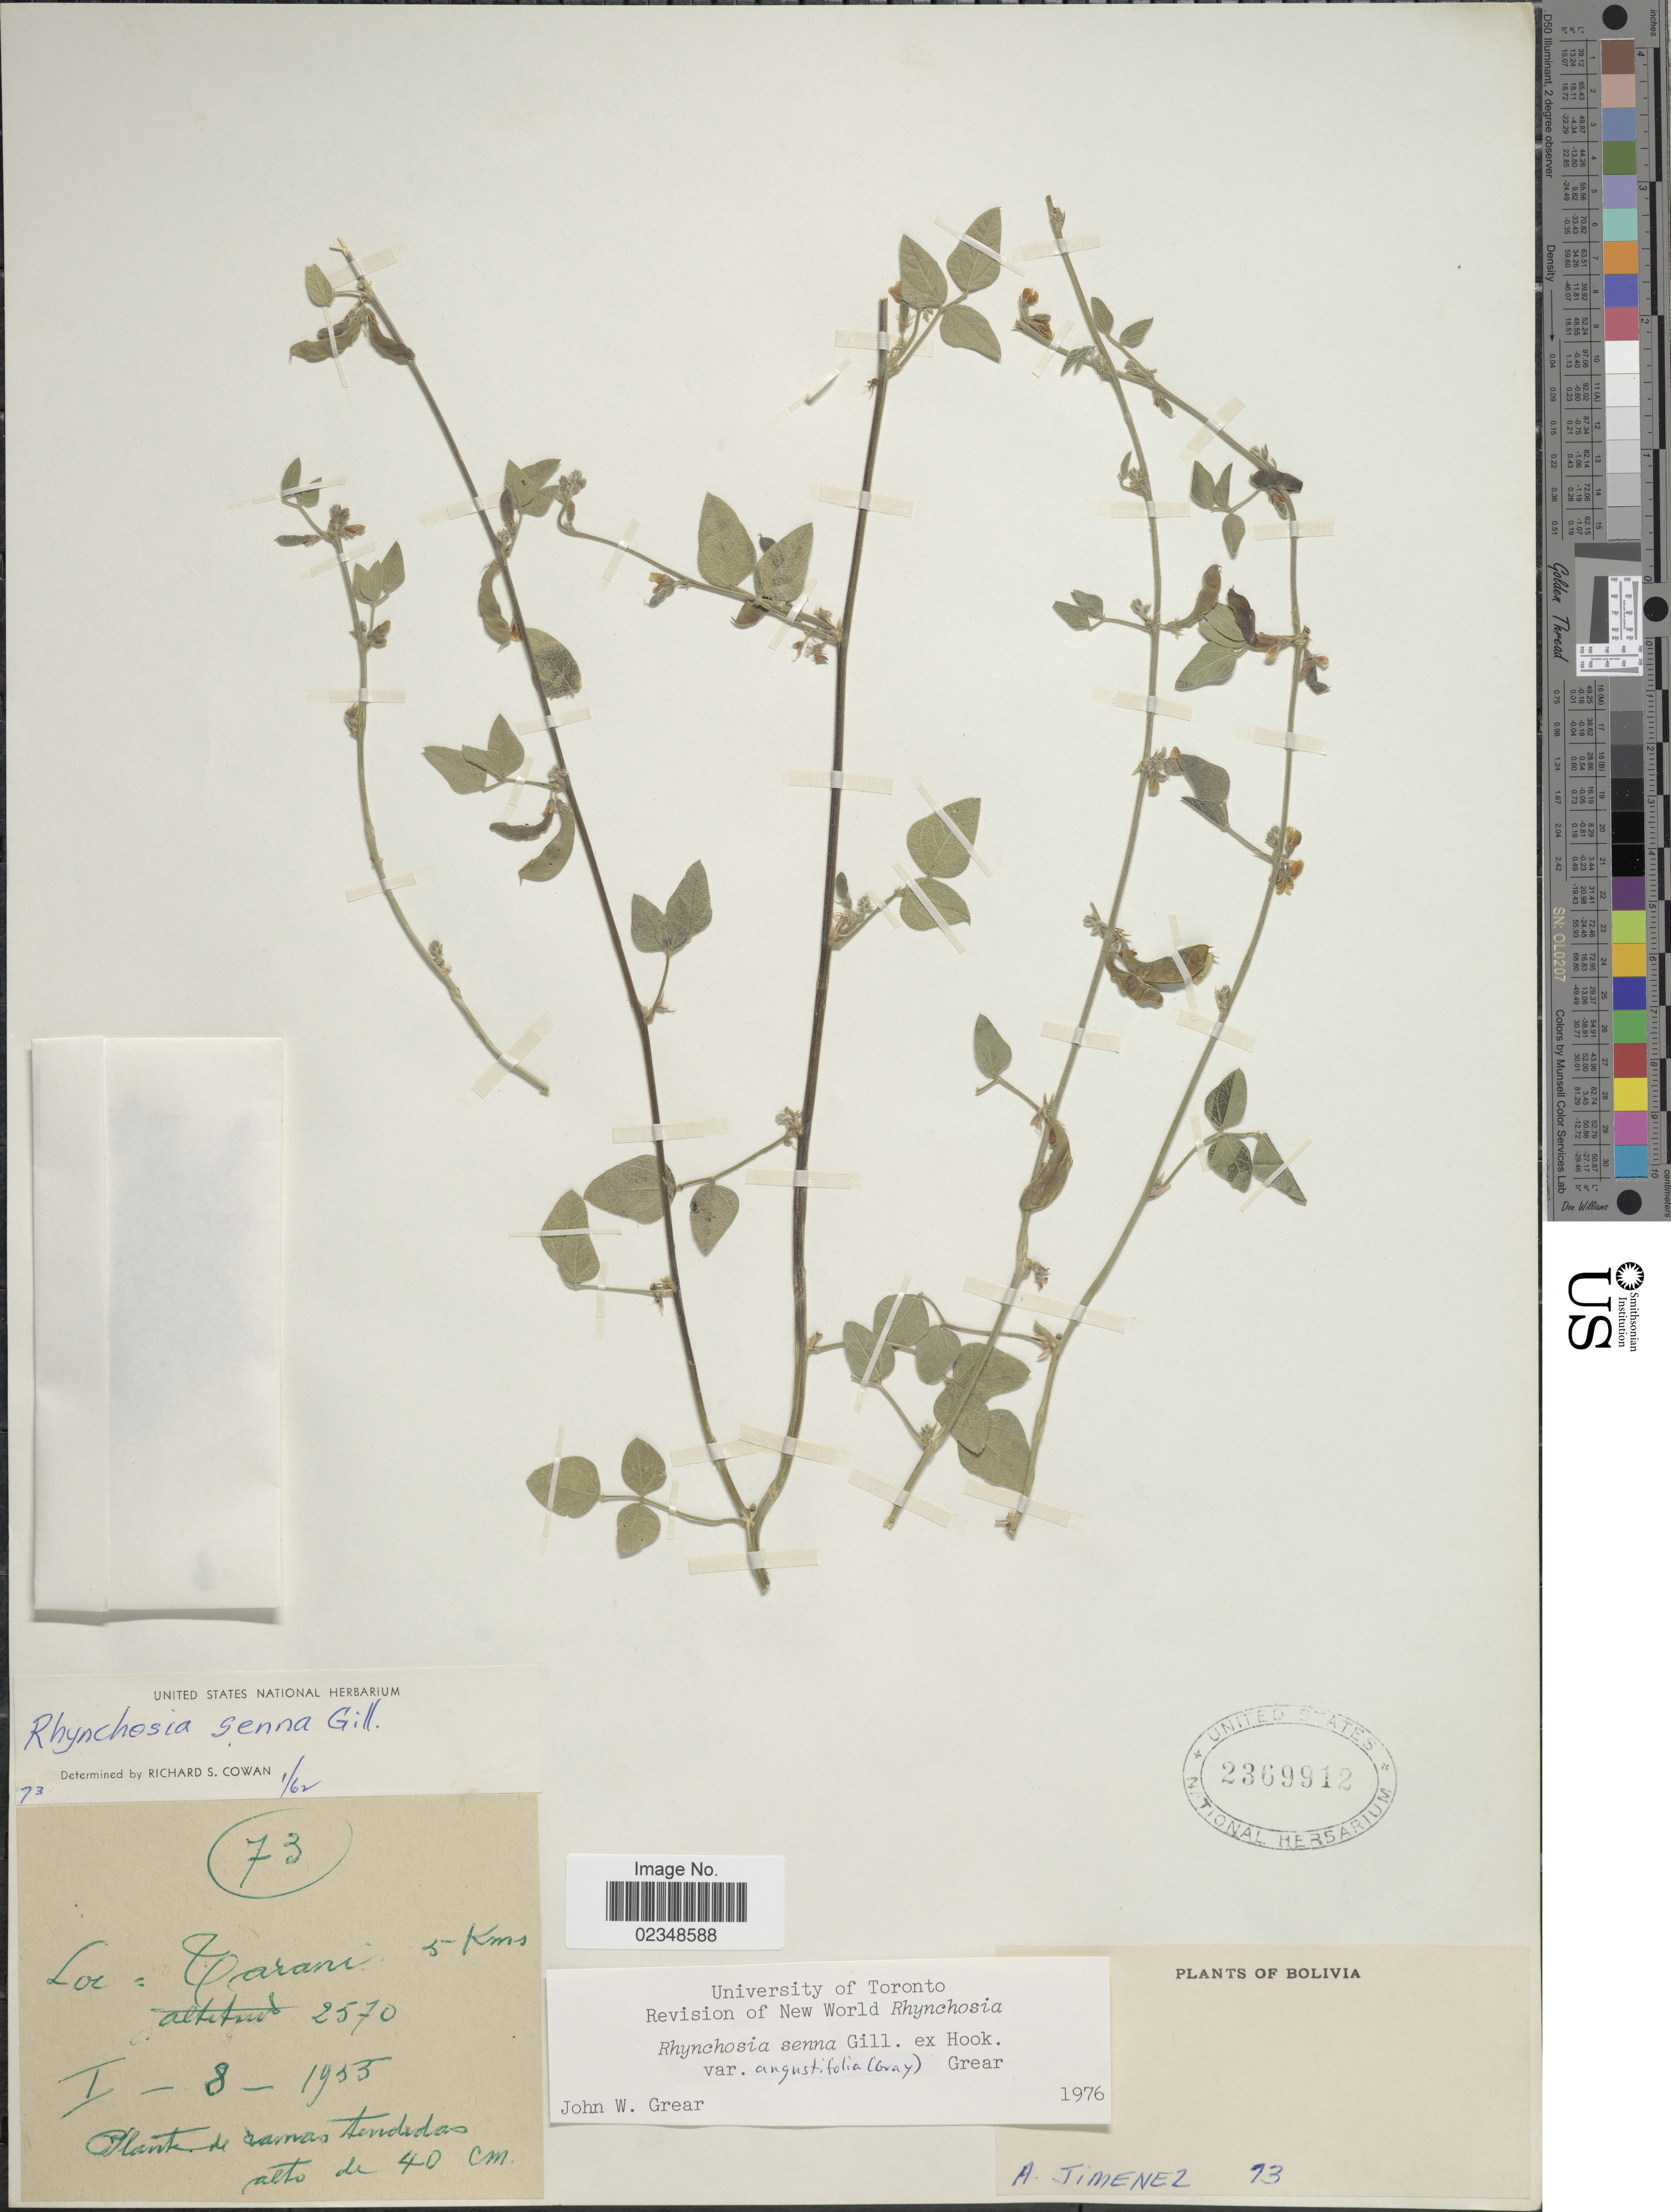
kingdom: Plantae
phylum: Tracheophyta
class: Magnoliopsida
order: Fabales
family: Fabaceae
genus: Rhynchosia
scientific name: Rhynchosia senna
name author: Gillies ex Hook.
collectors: A. Jimenez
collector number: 73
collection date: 1955-08-01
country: Bolivia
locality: Corani, 5 kms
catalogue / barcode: US 2369912